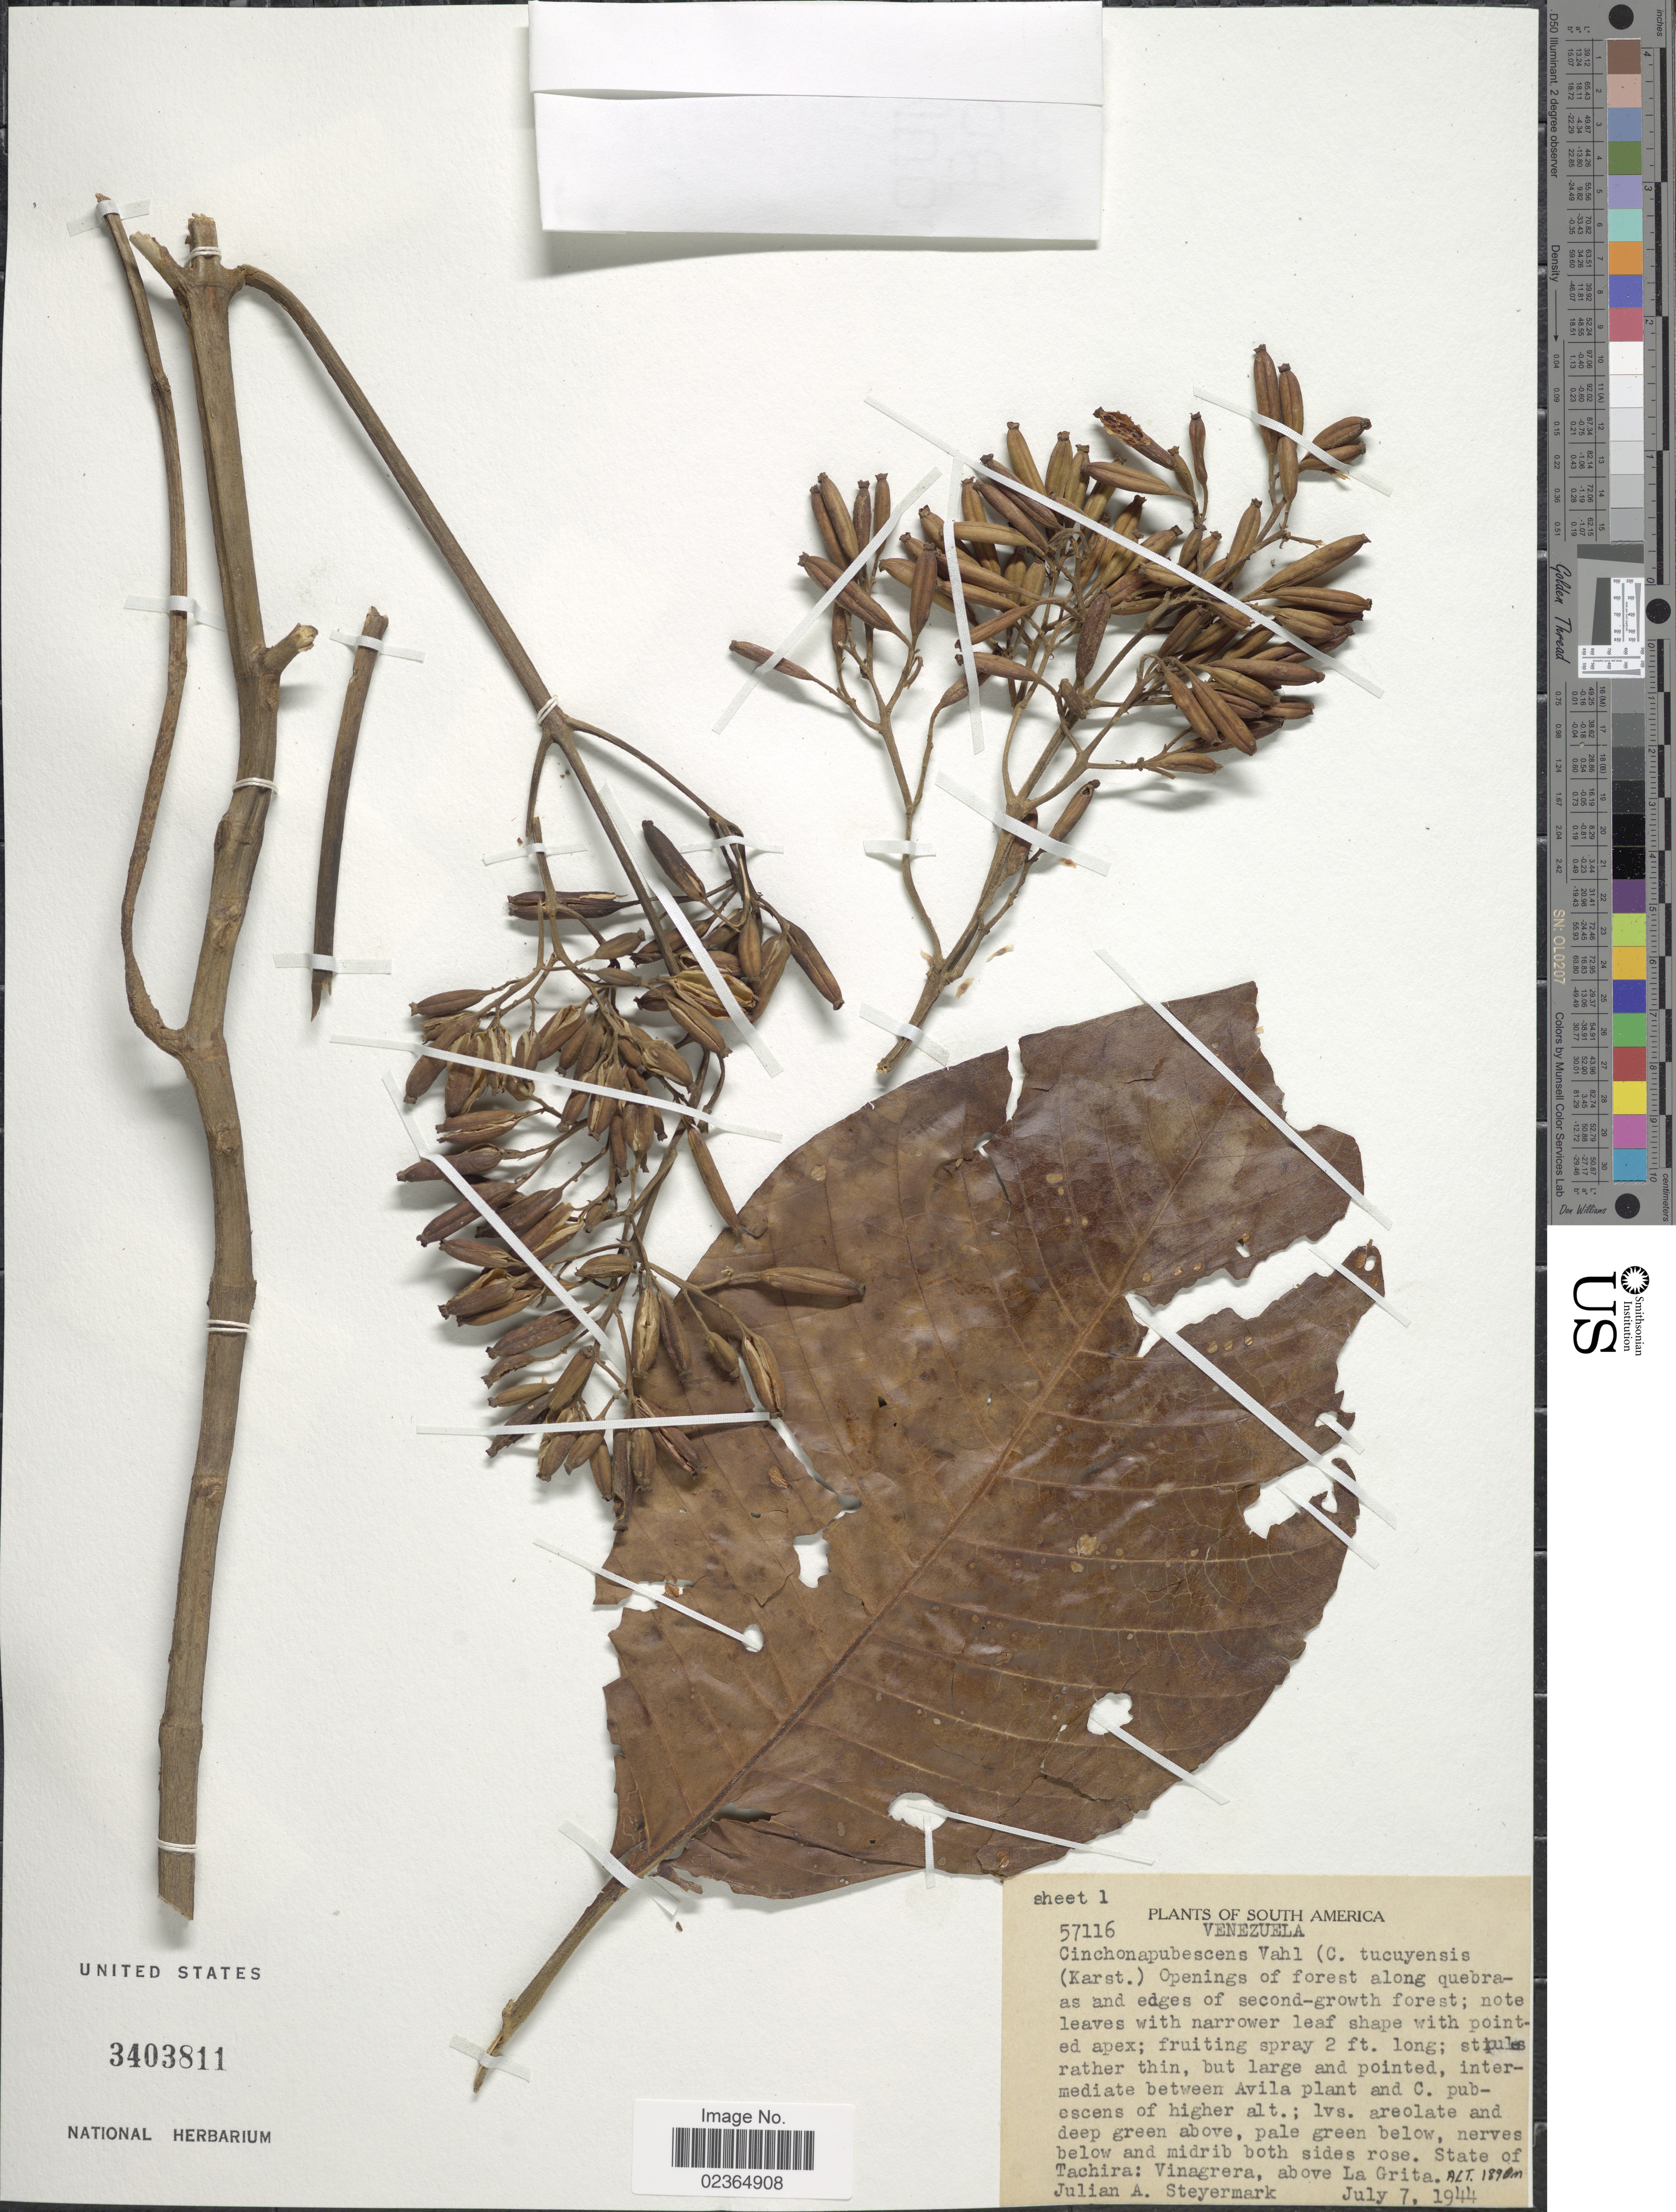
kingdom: Plantae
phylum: Tracheophyta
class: Magnoliopsida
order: Gentianales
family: Rubiaceae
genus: Cinchona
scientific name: Cinchona pubescens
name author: Vahl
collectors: J. Steyermark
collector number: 57116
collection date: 1944-07-07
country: Venezuela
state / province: Tachira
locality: Vinagrera, above La Grita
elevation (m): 1890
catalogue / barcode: US 3403811